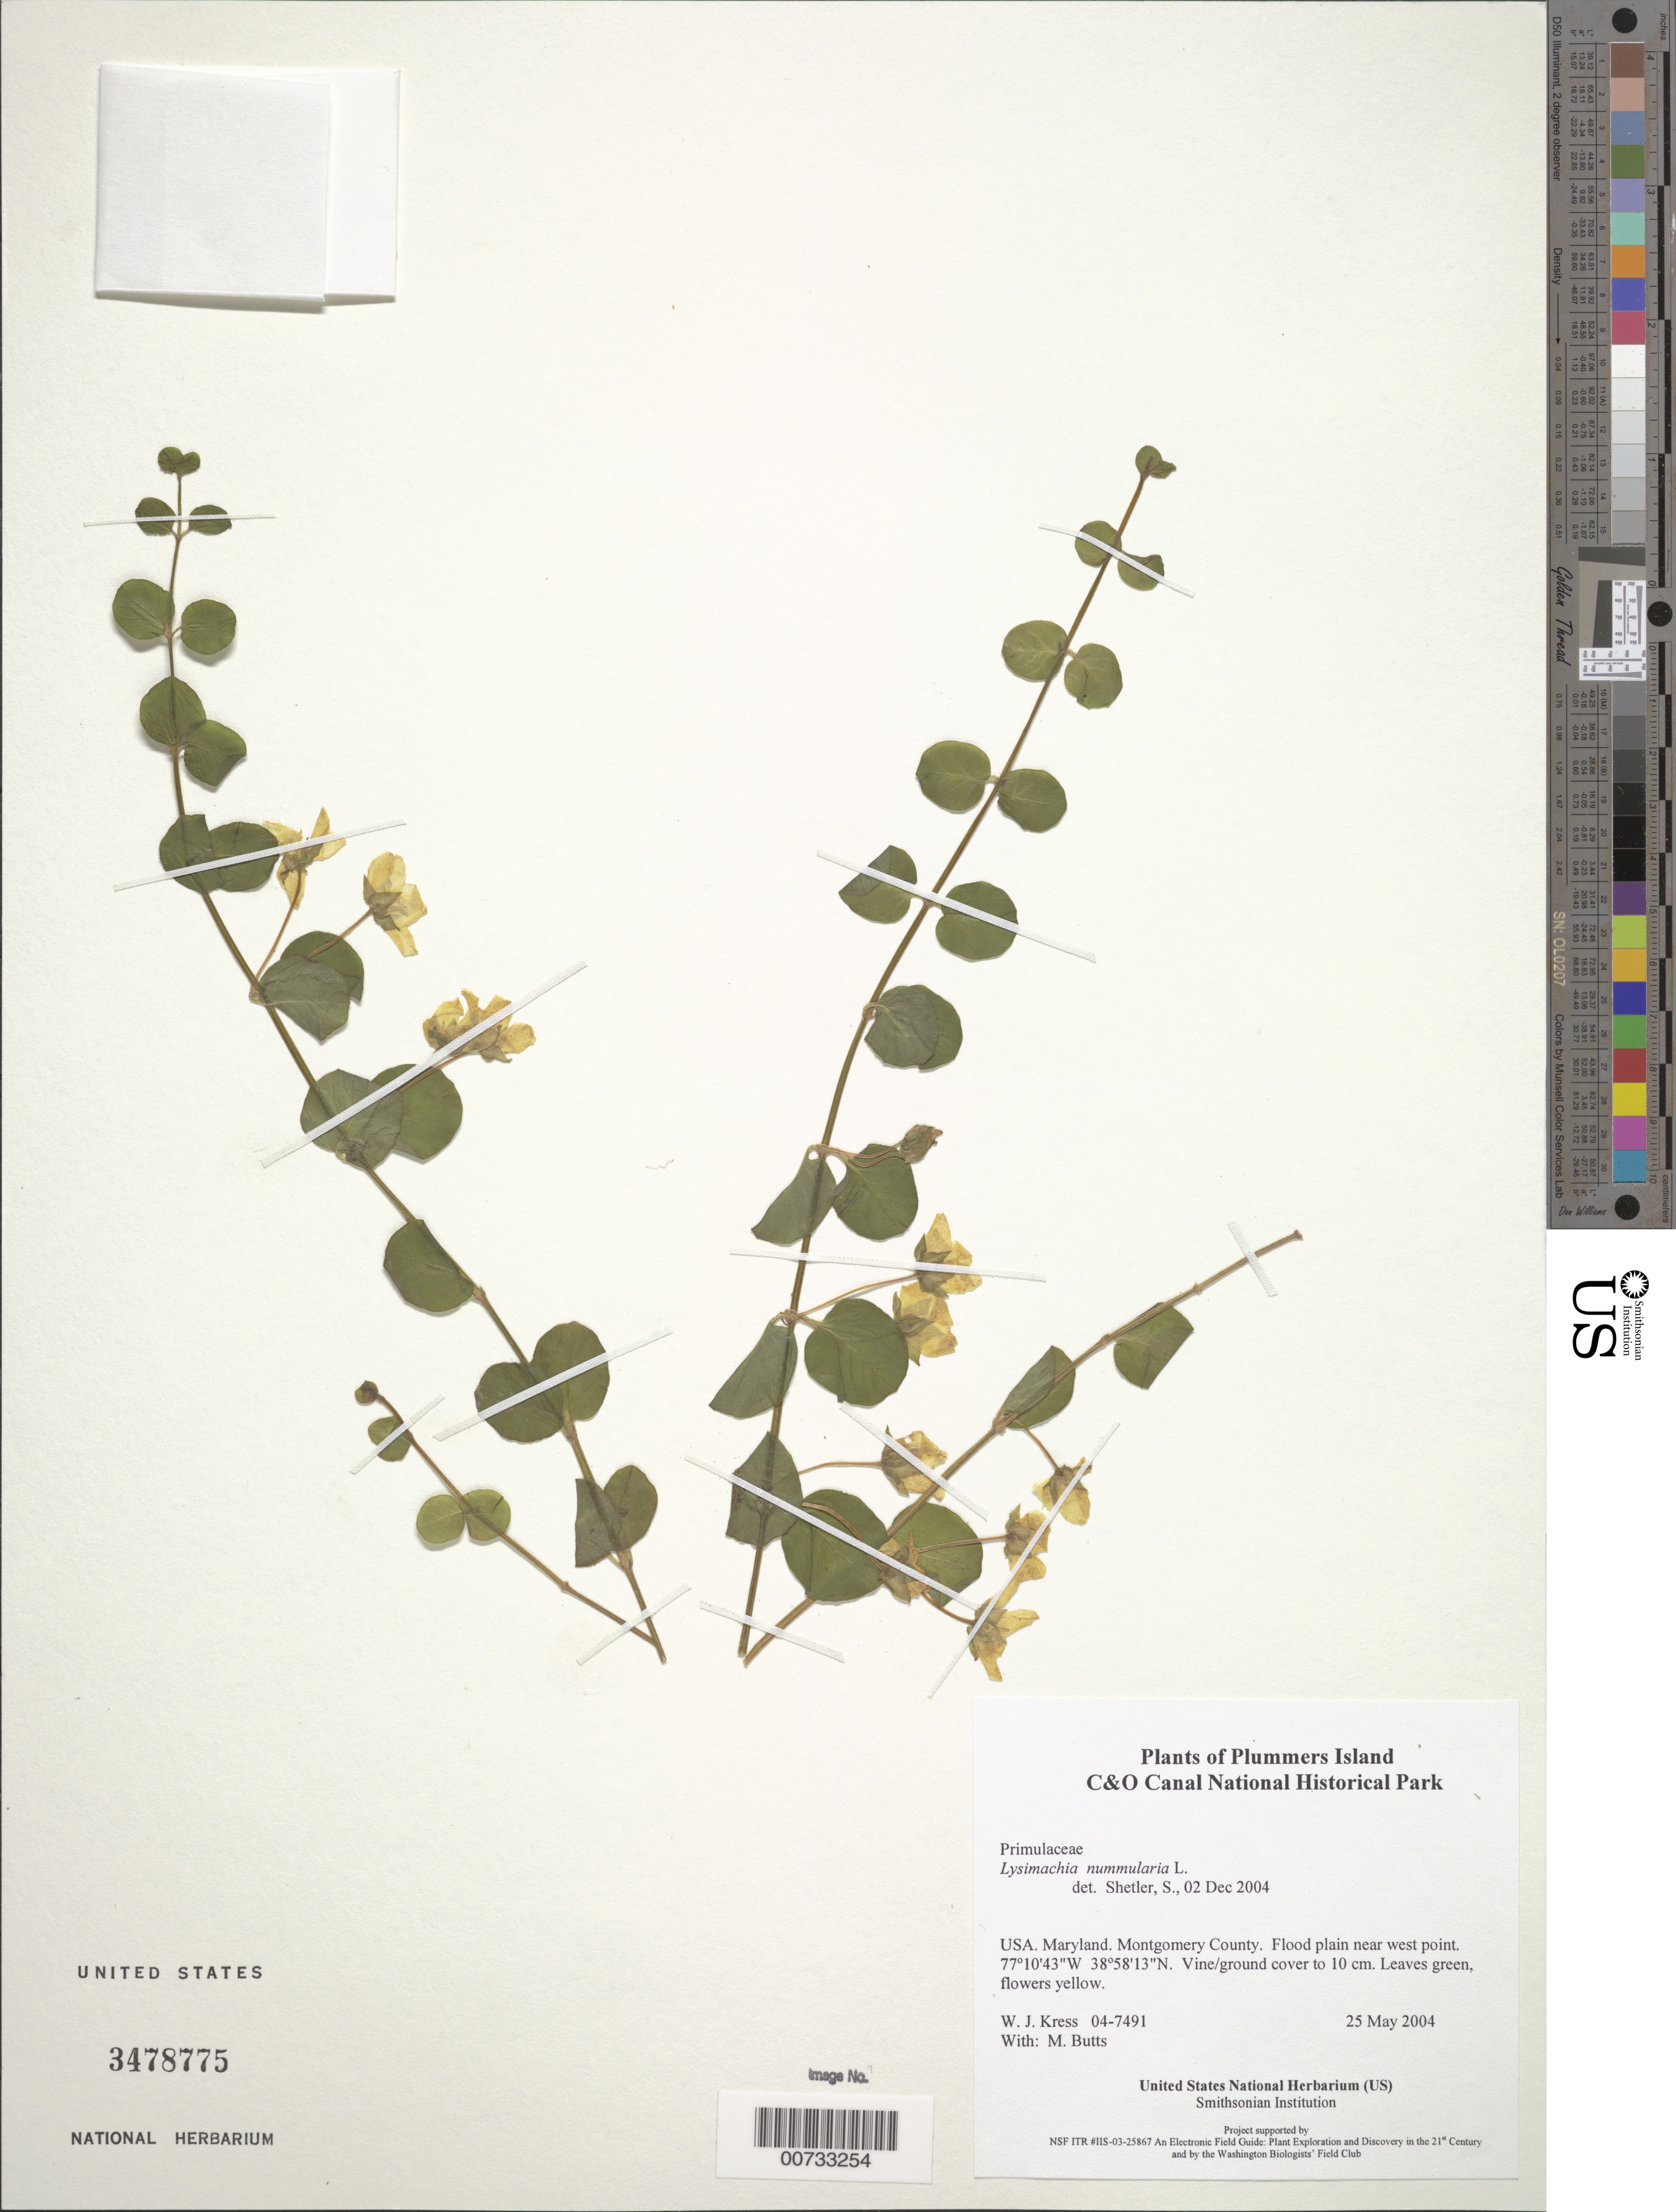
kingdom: Plantae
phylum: Tracheophyta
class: Magnoliopsida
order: Ericales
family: Primulaceae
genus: Lysimachia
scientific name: Lysimachia nummularia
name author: L.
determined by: Shetler, Stanwyn G., (US), NMNH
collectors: W. J. Kress & M. B. Butts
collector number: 04-7491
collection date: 2004-05-25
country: United States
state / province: Maryland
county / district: Montgomery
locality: Chesapeake and Ohio Canal National Historical Park, Plummers Island, flood plain near west point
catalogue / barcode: US 3478775